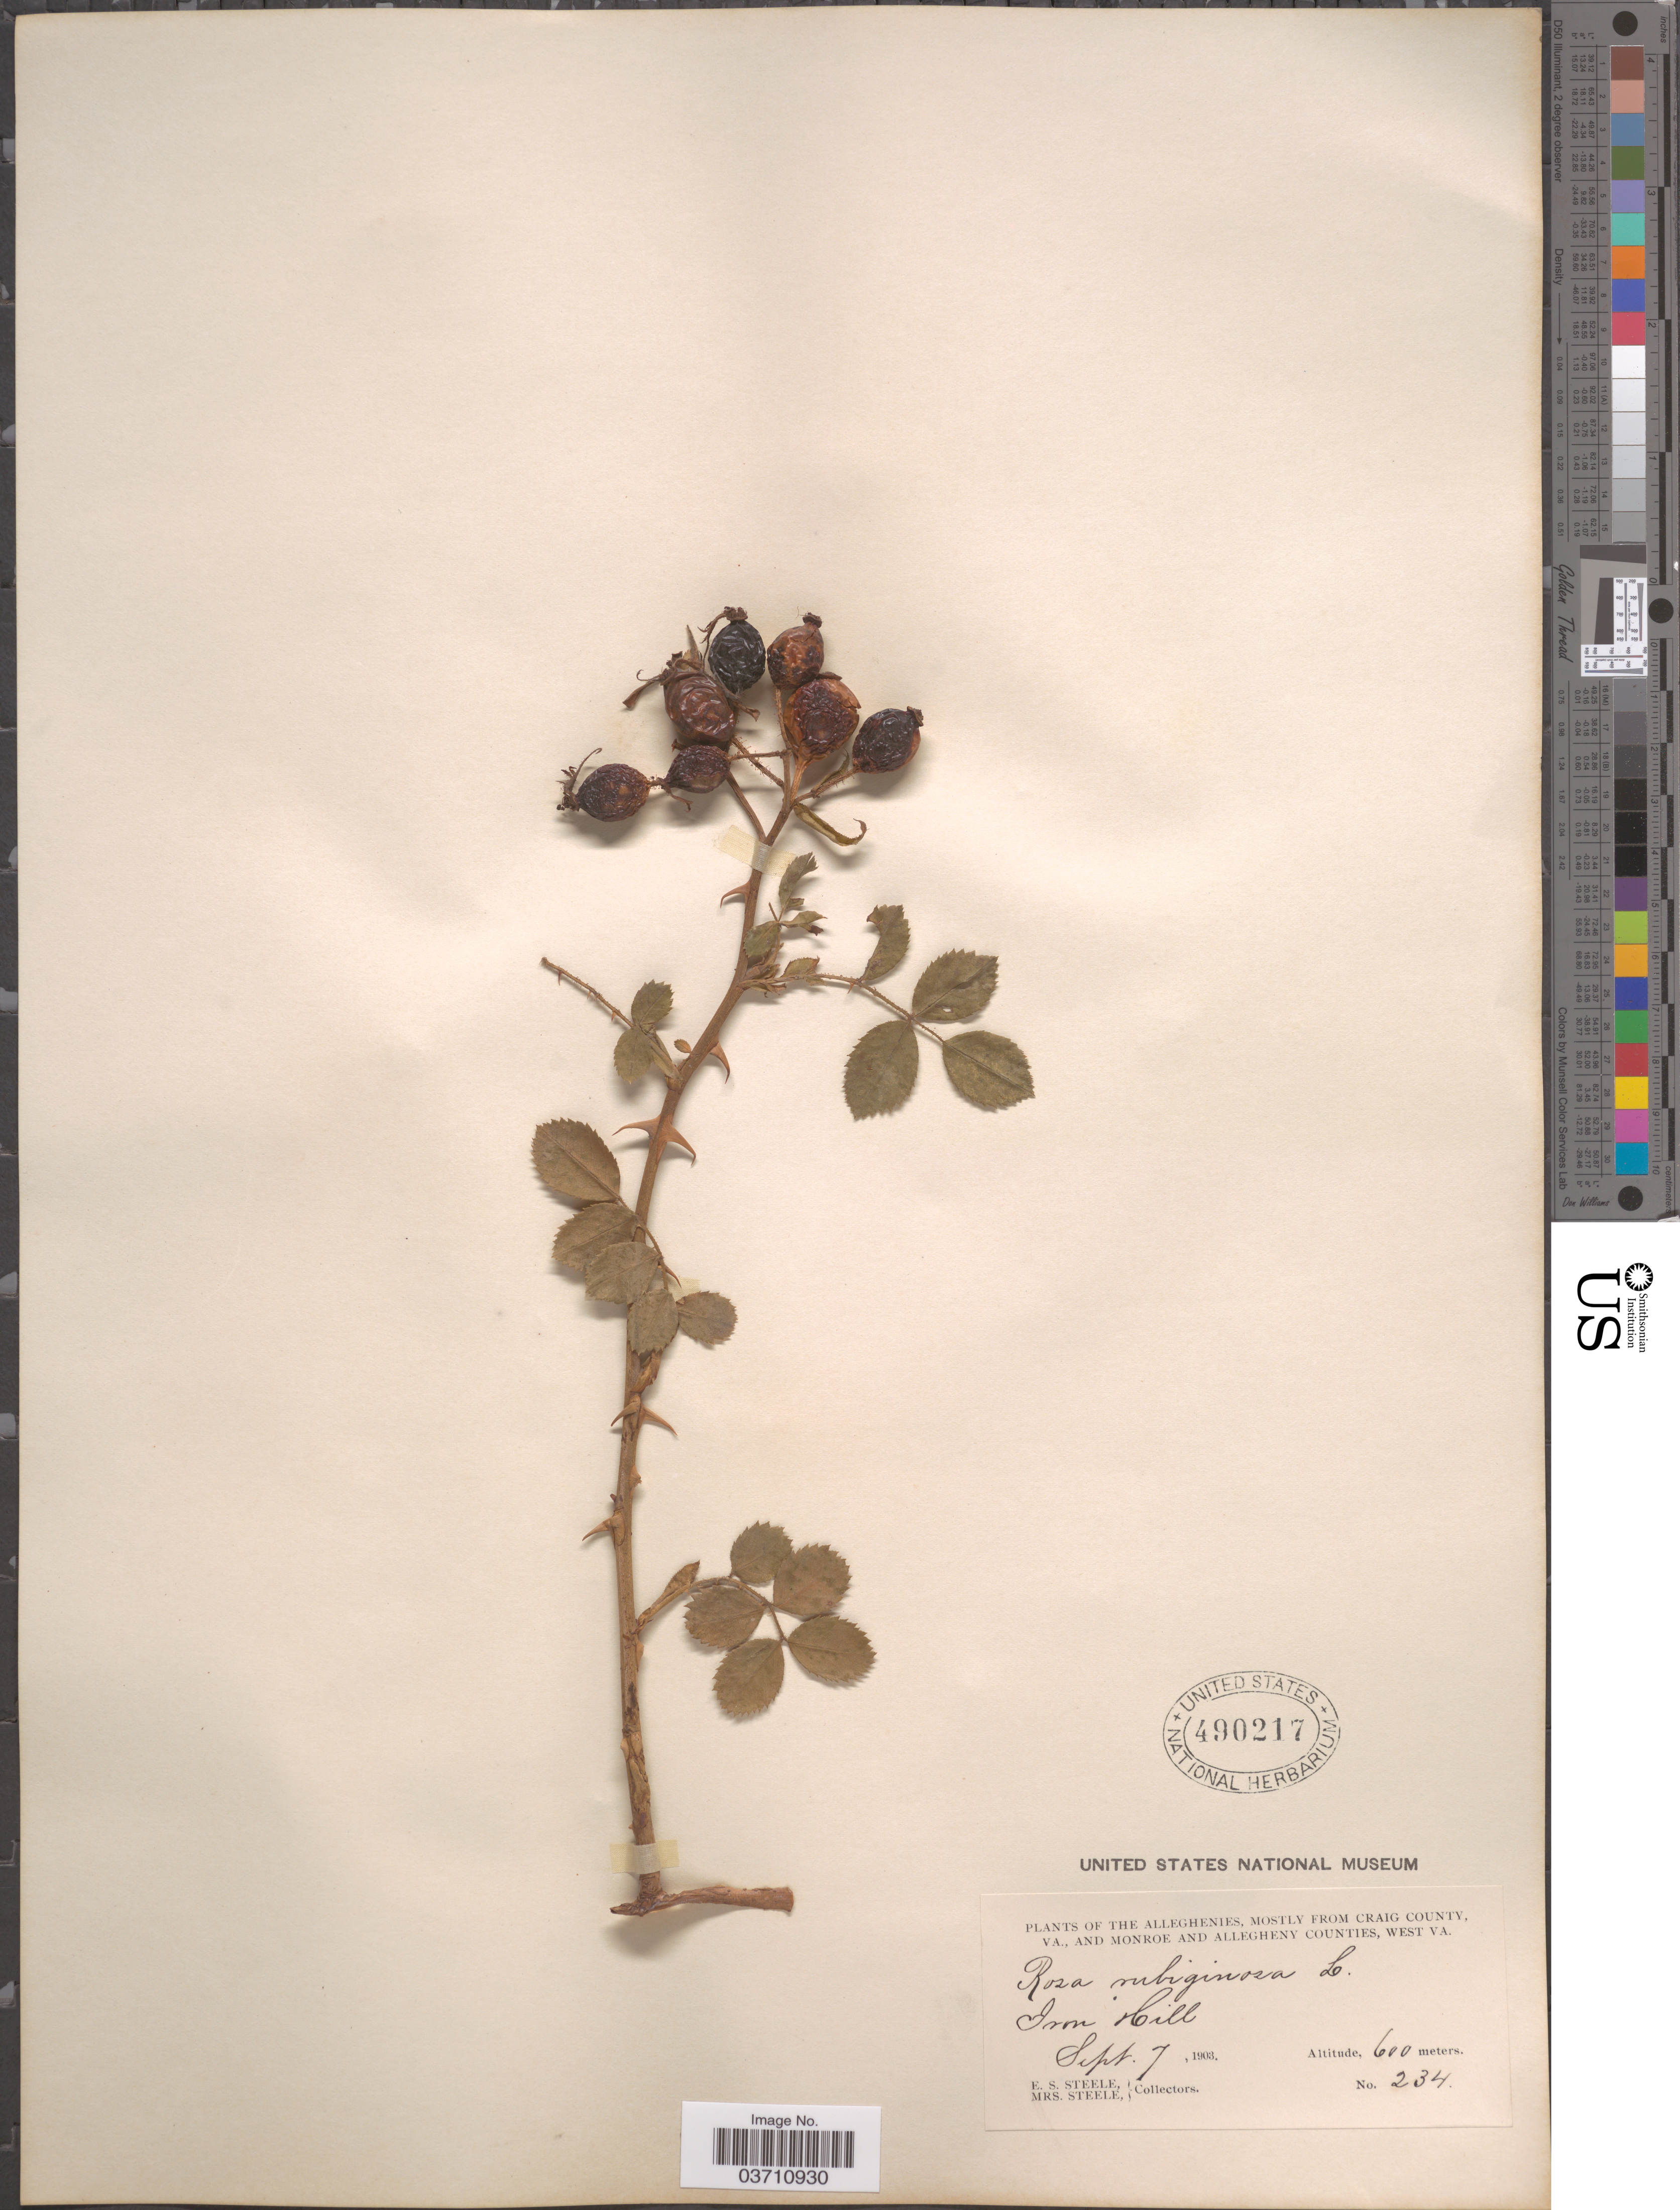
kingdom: Plantae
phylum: Tracheophyta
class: Magnoliopsida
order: Rosales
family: Rosaceae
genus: Rosa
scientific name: Rosa eglanteria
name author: L.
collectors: E. Steele & Mrs. E. S. Steele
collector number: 234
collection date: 1903-09-07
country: United States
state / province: Virginia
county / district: Craig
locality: The Alleghenies, mostly from Craig County. Iron Hill.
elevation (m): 600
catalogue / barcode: US 490217